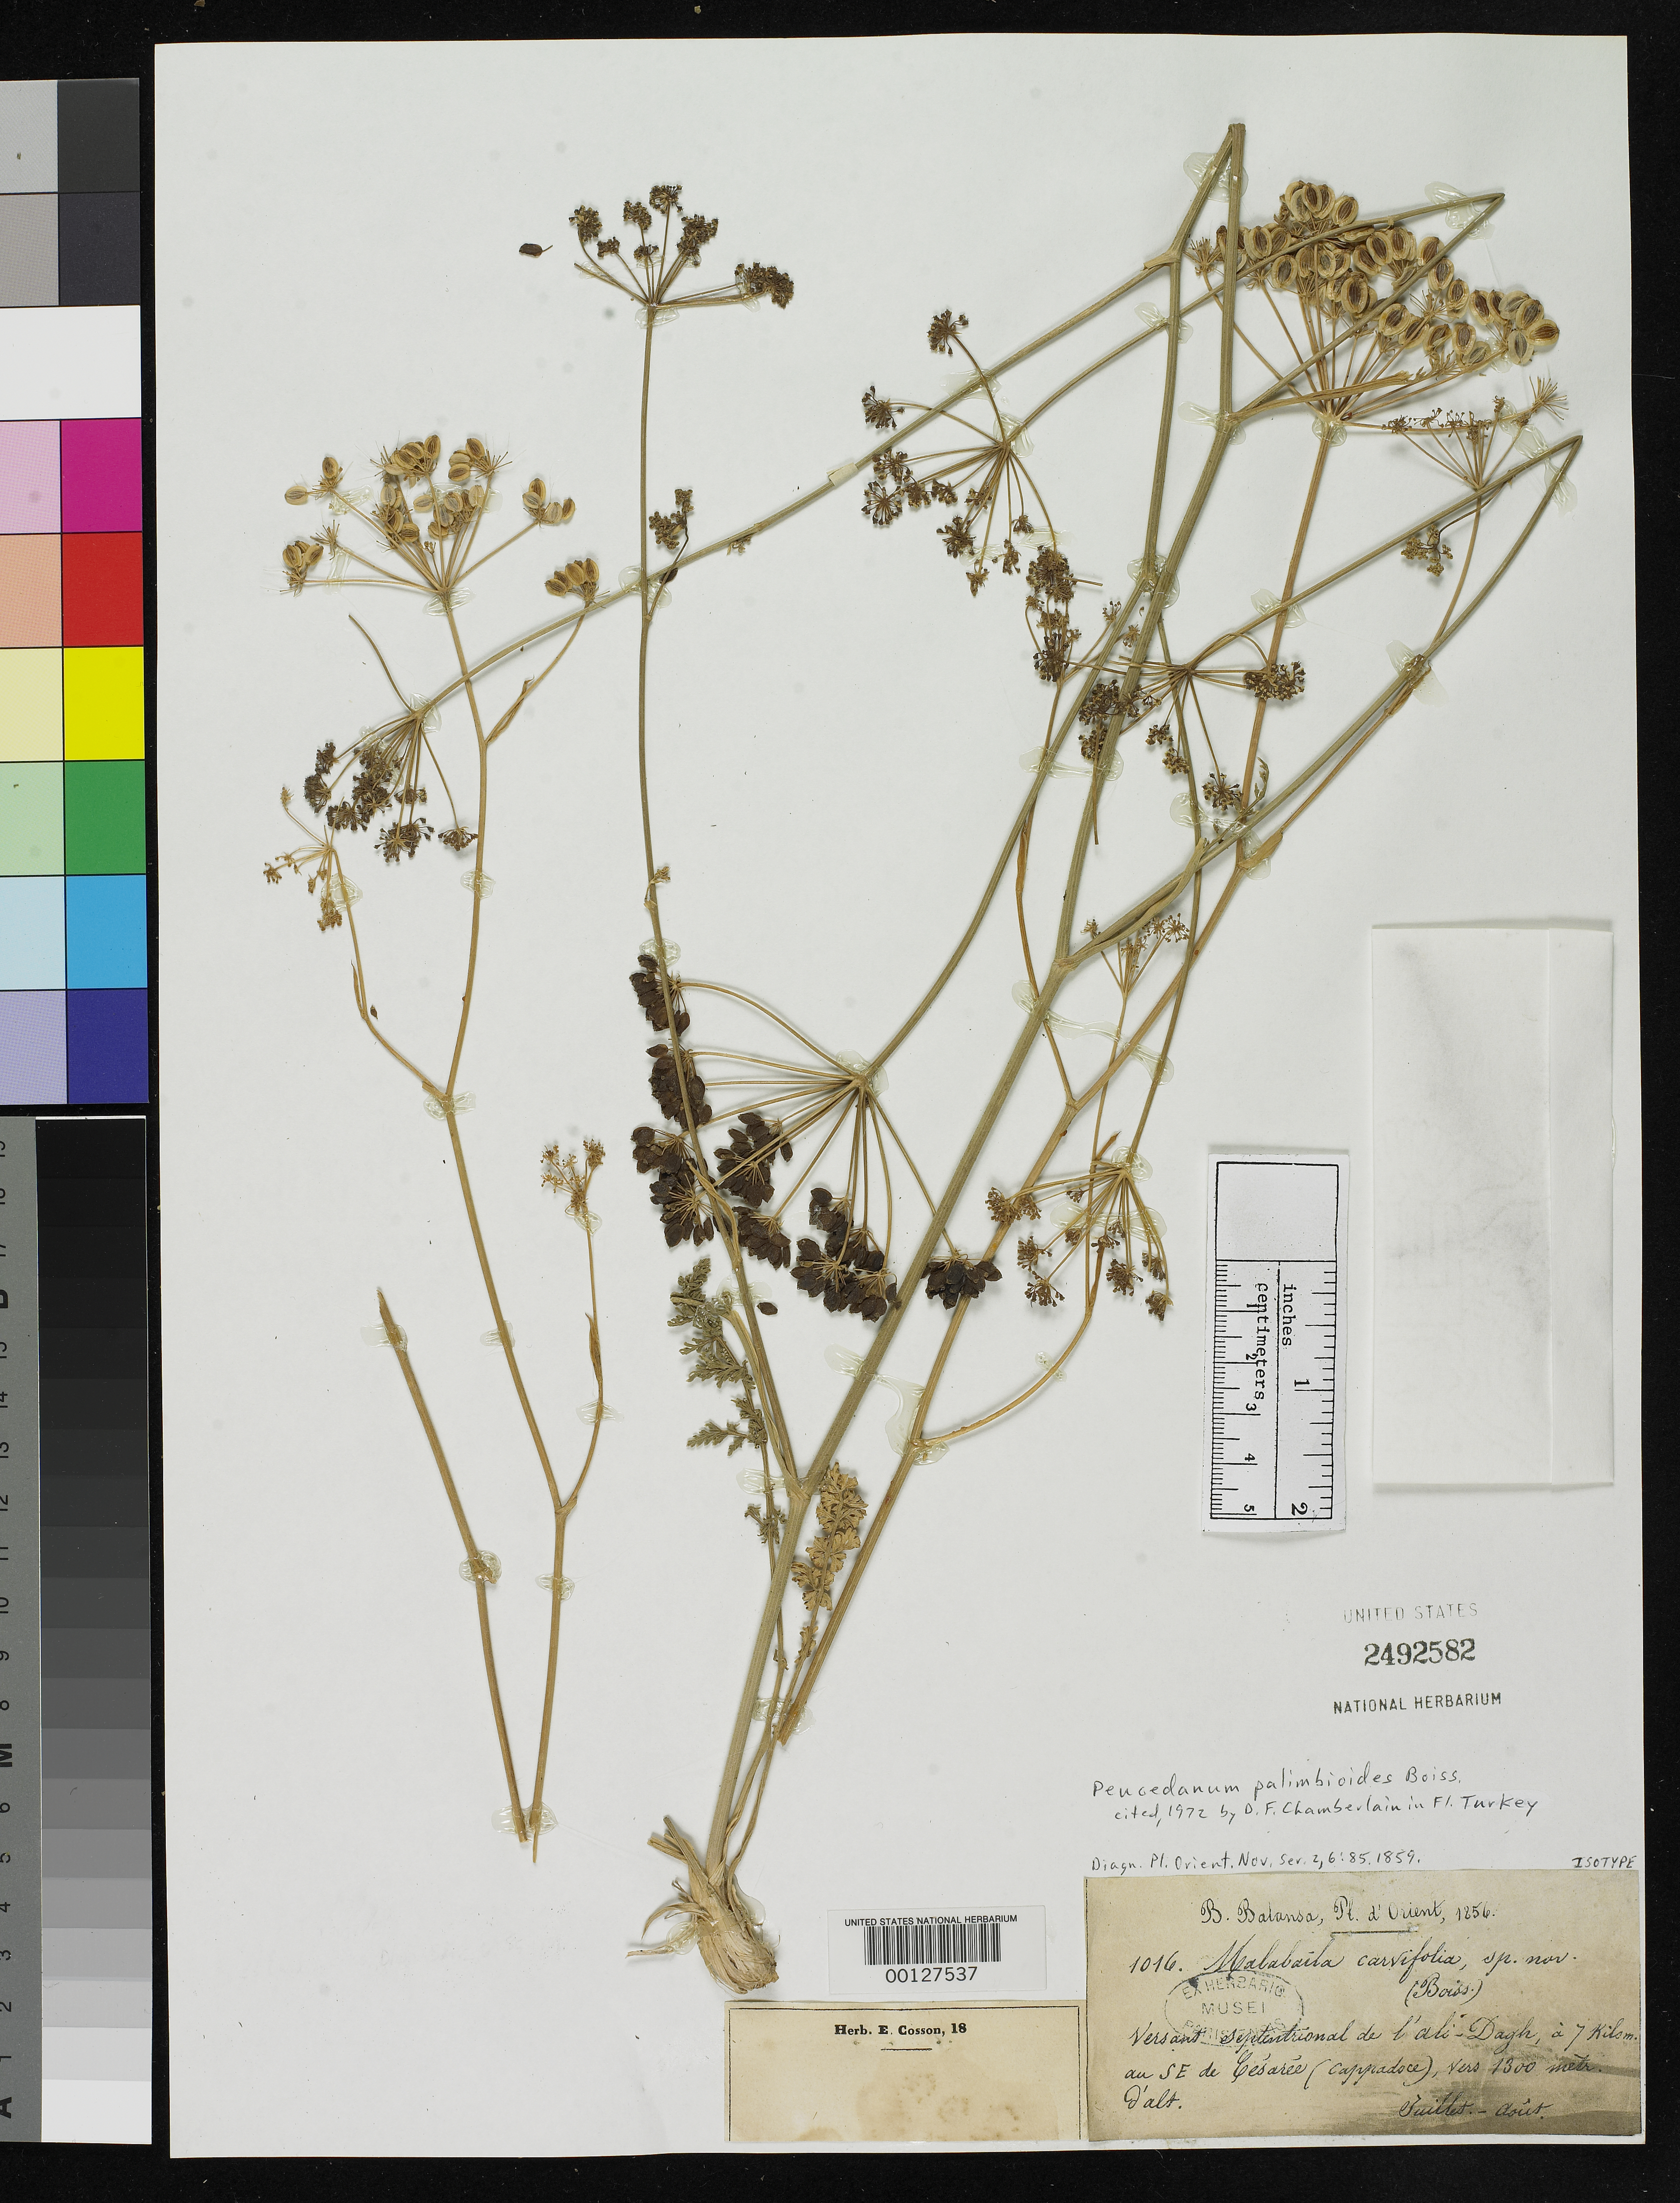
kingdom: Plantae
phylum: Tracheophyta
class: Magnoliopsida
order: Apiales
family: Apiaceae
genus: Malabaila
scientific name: Malabaila carvifolia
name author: Boiss. & Balansa in Boiss.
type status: Isotype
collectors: B. Balansa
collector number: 1016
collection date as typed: Jul 1856 to -- Aug 1856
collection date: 1856-07/1856-08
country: Turkey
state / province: Kayseri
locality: Versant Septentional de l'Ali-dagh, 7 km SE de Cesaree, Cappadoce.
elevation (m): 1300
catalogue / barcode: US 2492582